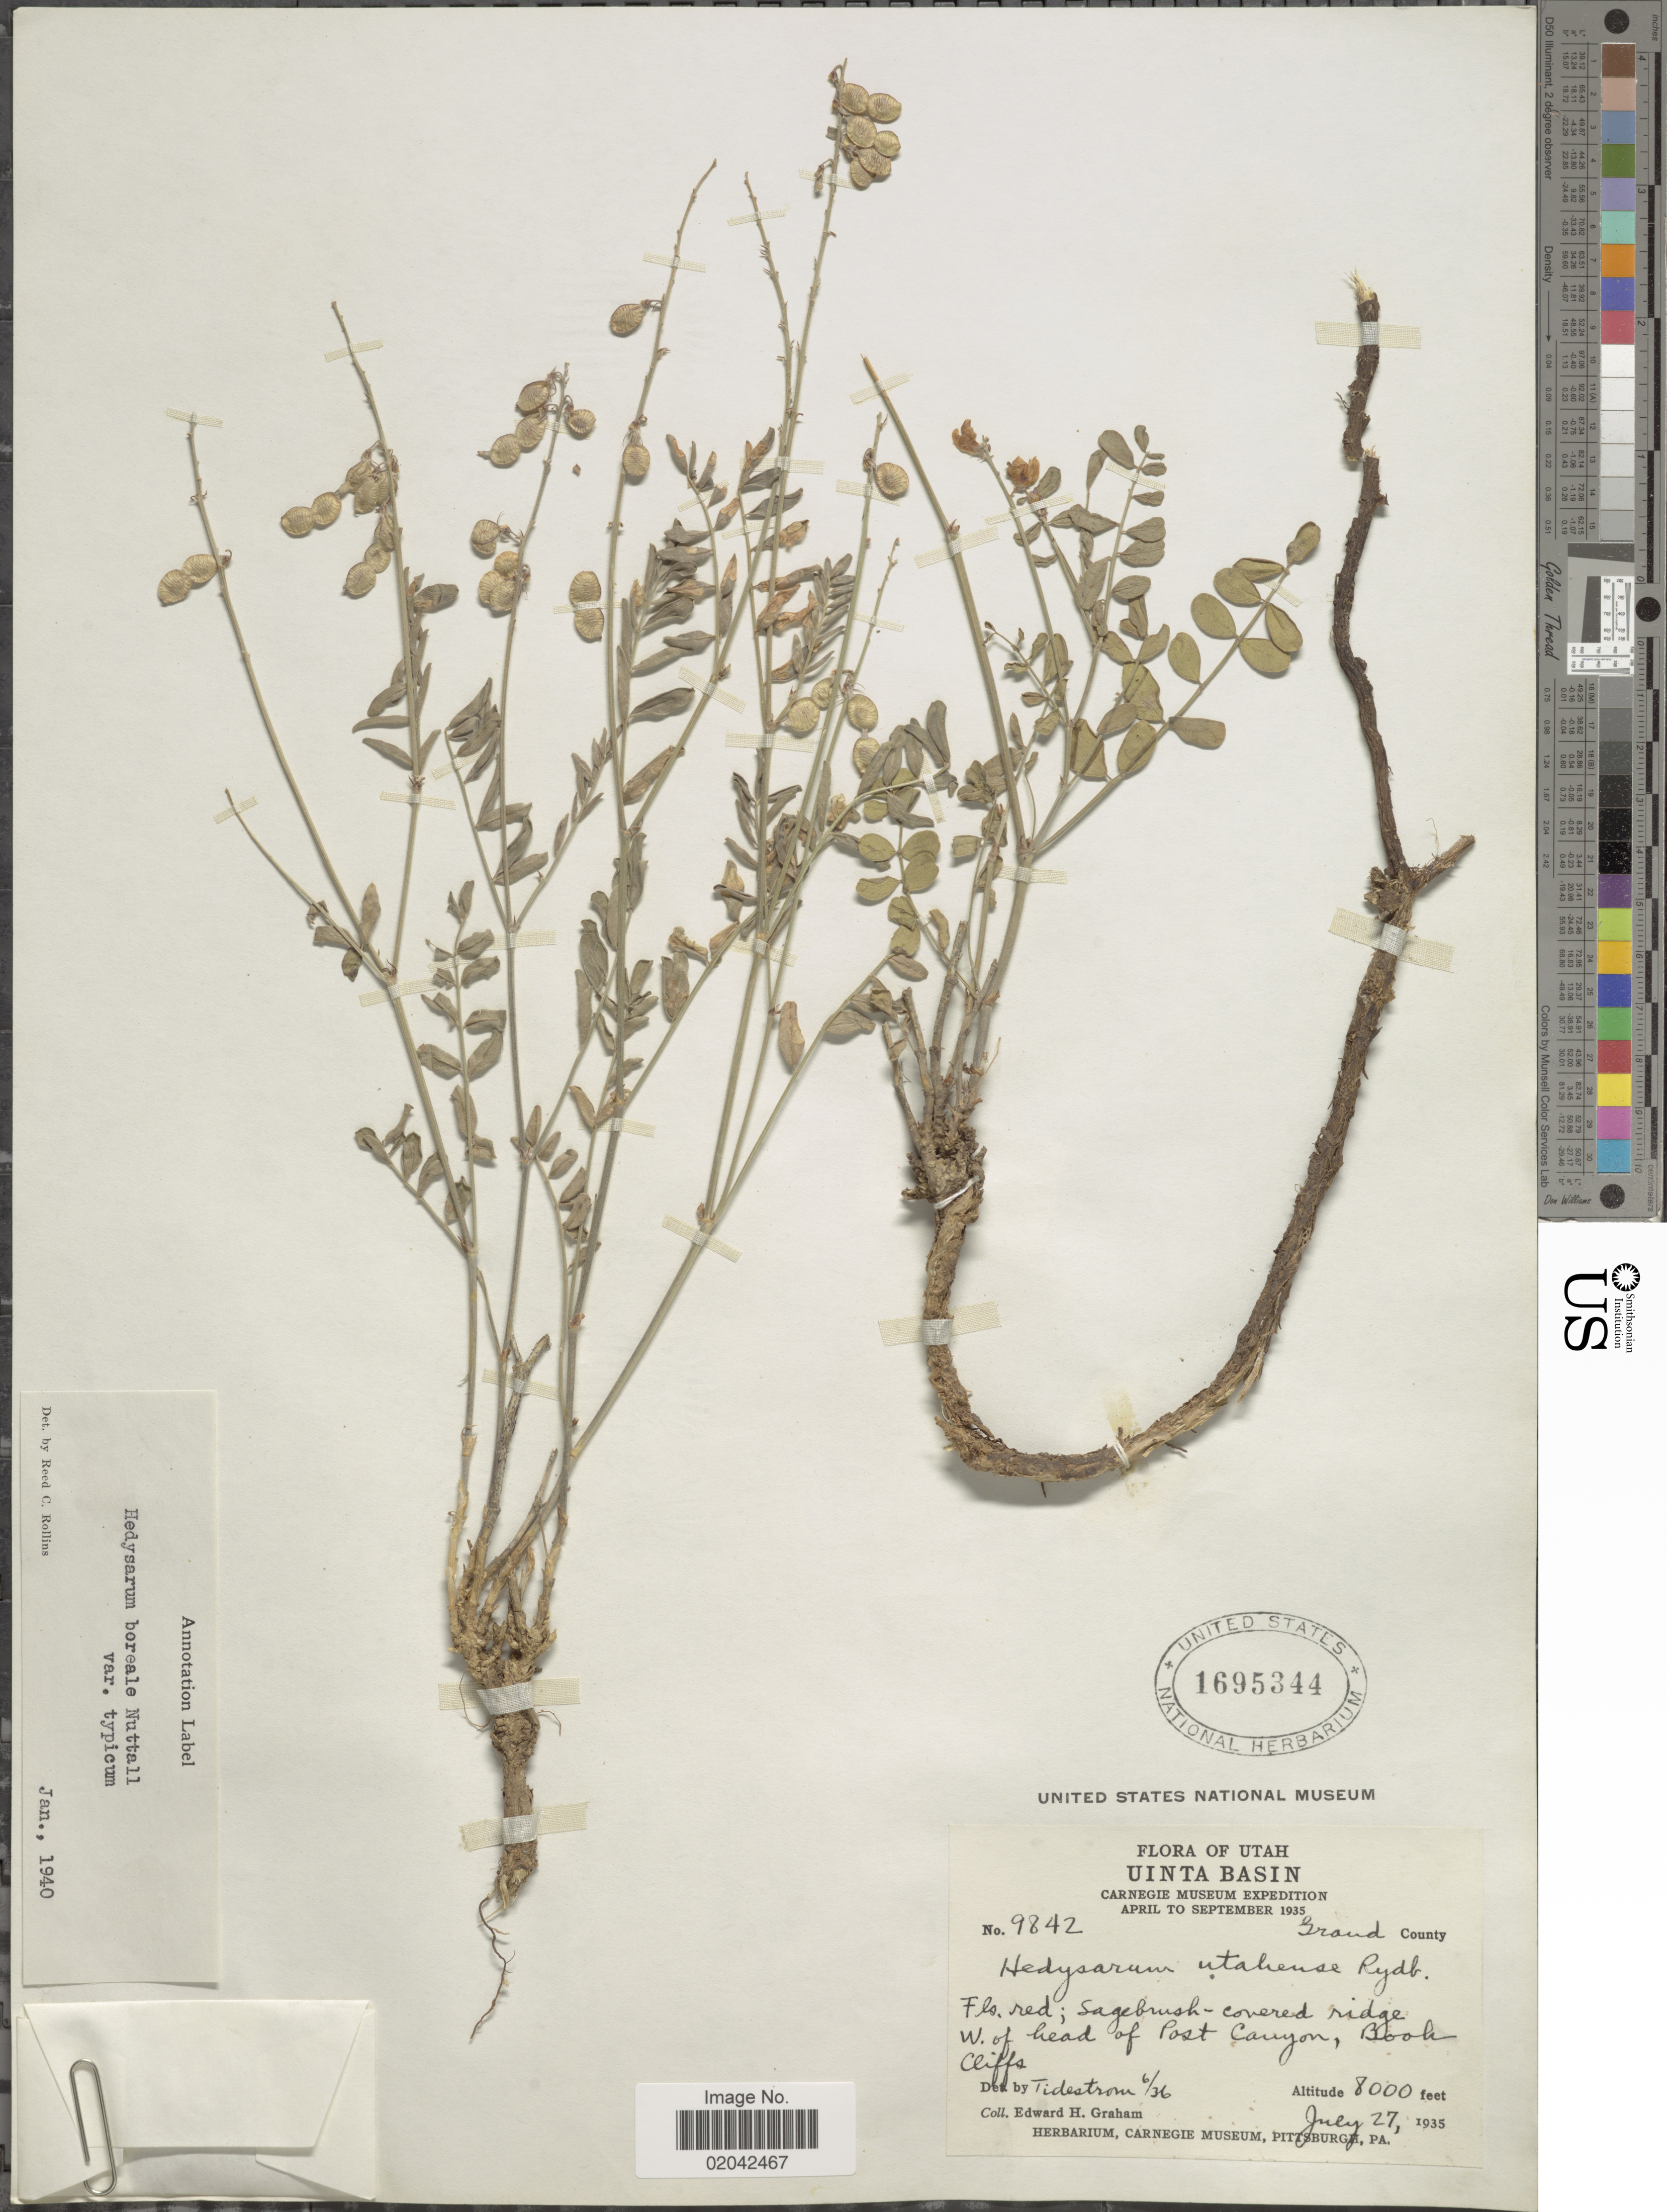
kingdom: Plantae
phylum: Tracheophyta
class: Magnoliopsida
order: Fabales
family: Fabaceae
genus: Hedysarum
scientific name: Hedysarum boreale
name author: Nutt.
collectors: E. H. Graham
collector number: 9842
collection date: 1935-07-27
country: United States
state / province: Utah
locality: Uinta Basin, Grand County, W of head of Post Canyon, Book Cliffs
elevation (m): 2438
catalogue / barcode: US 1695344